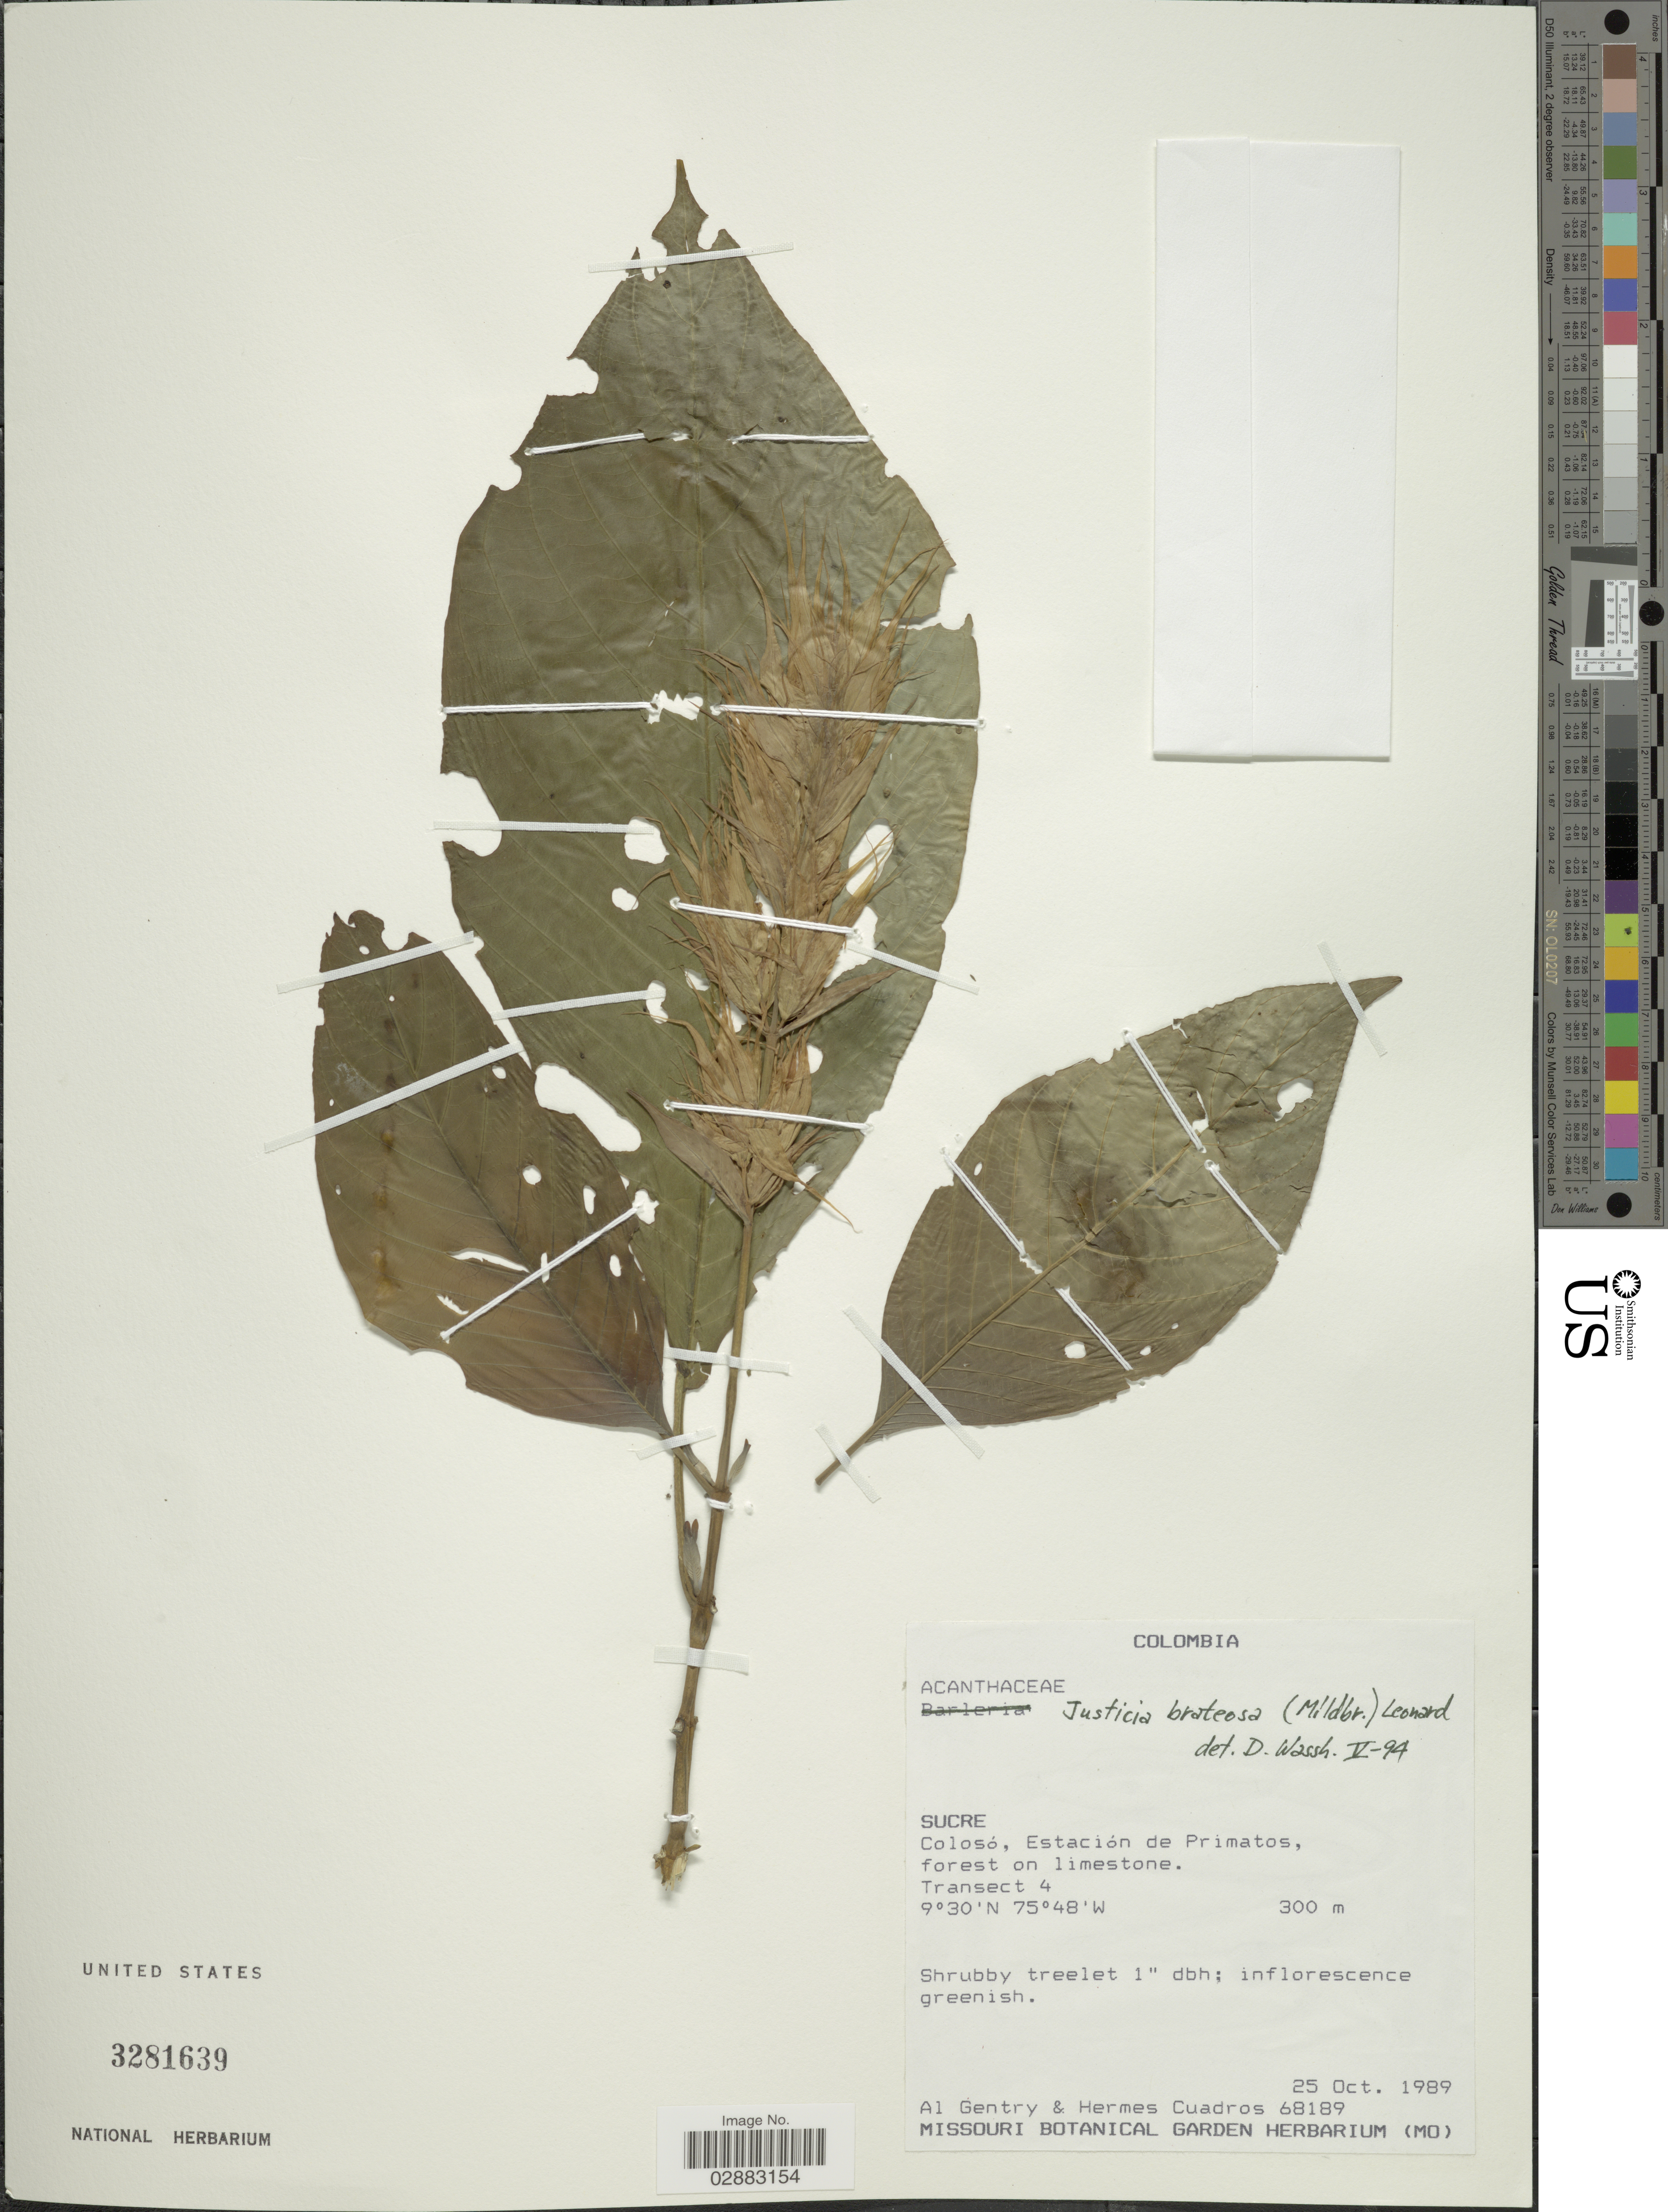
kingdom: Plantae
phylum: Tracheophyta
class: Magnoliopsida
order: Lamiales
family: Acanthaceae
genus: Beloperone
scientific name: Beloperone bracteosa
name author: Mildbr.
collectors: A. H. Gentry & H. Cuadros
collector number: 68189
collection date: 1989-10-25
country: Colombia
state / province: Sucre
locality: Colosó, Estación de Primatos, forest on limestone. Transect 4.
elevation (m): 300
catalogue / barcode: US 3281639